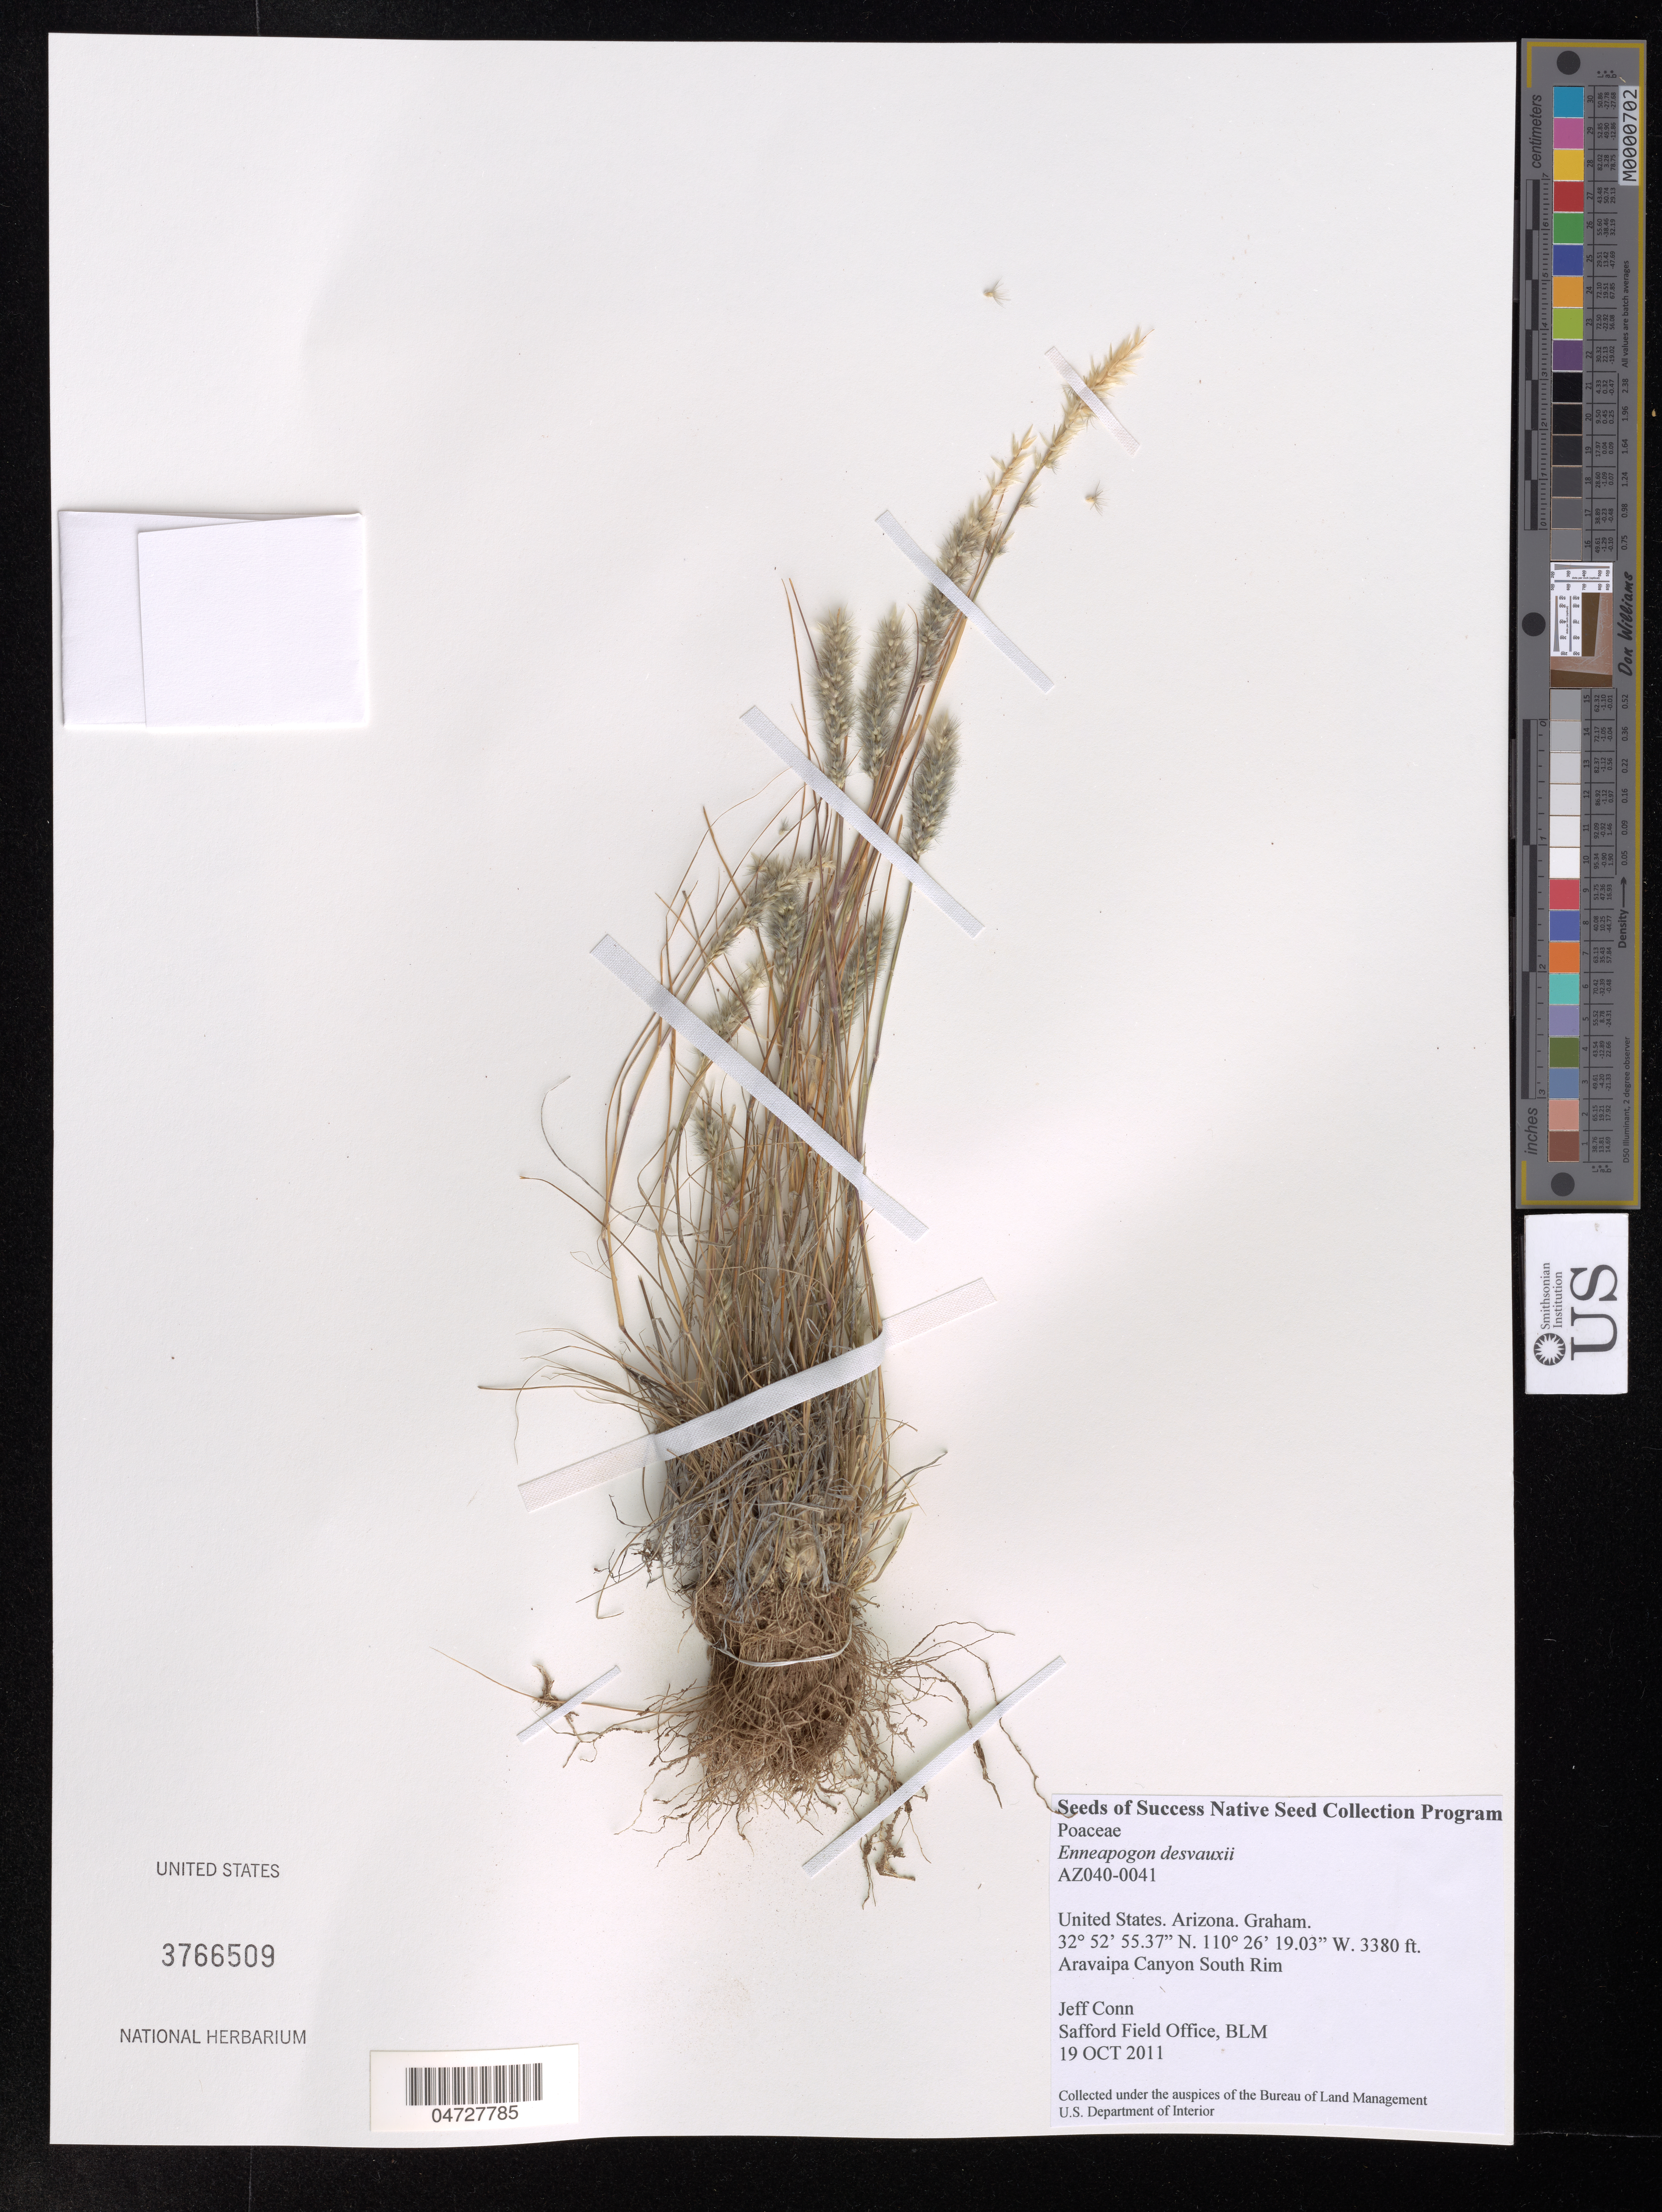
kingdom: Plantae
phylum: Tracheophyta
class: Liliopsida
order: Poales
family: Poaceae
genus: Enneapogon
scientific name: Enneapogon desvauxii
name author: P. Beauv.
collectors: J. Conn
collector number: AZ040-0041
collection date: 2011-10-19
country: United States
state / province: Arizona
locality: Graham, Aravaipa Canyon South Rim.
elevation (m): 1030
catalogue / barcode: US 3766509